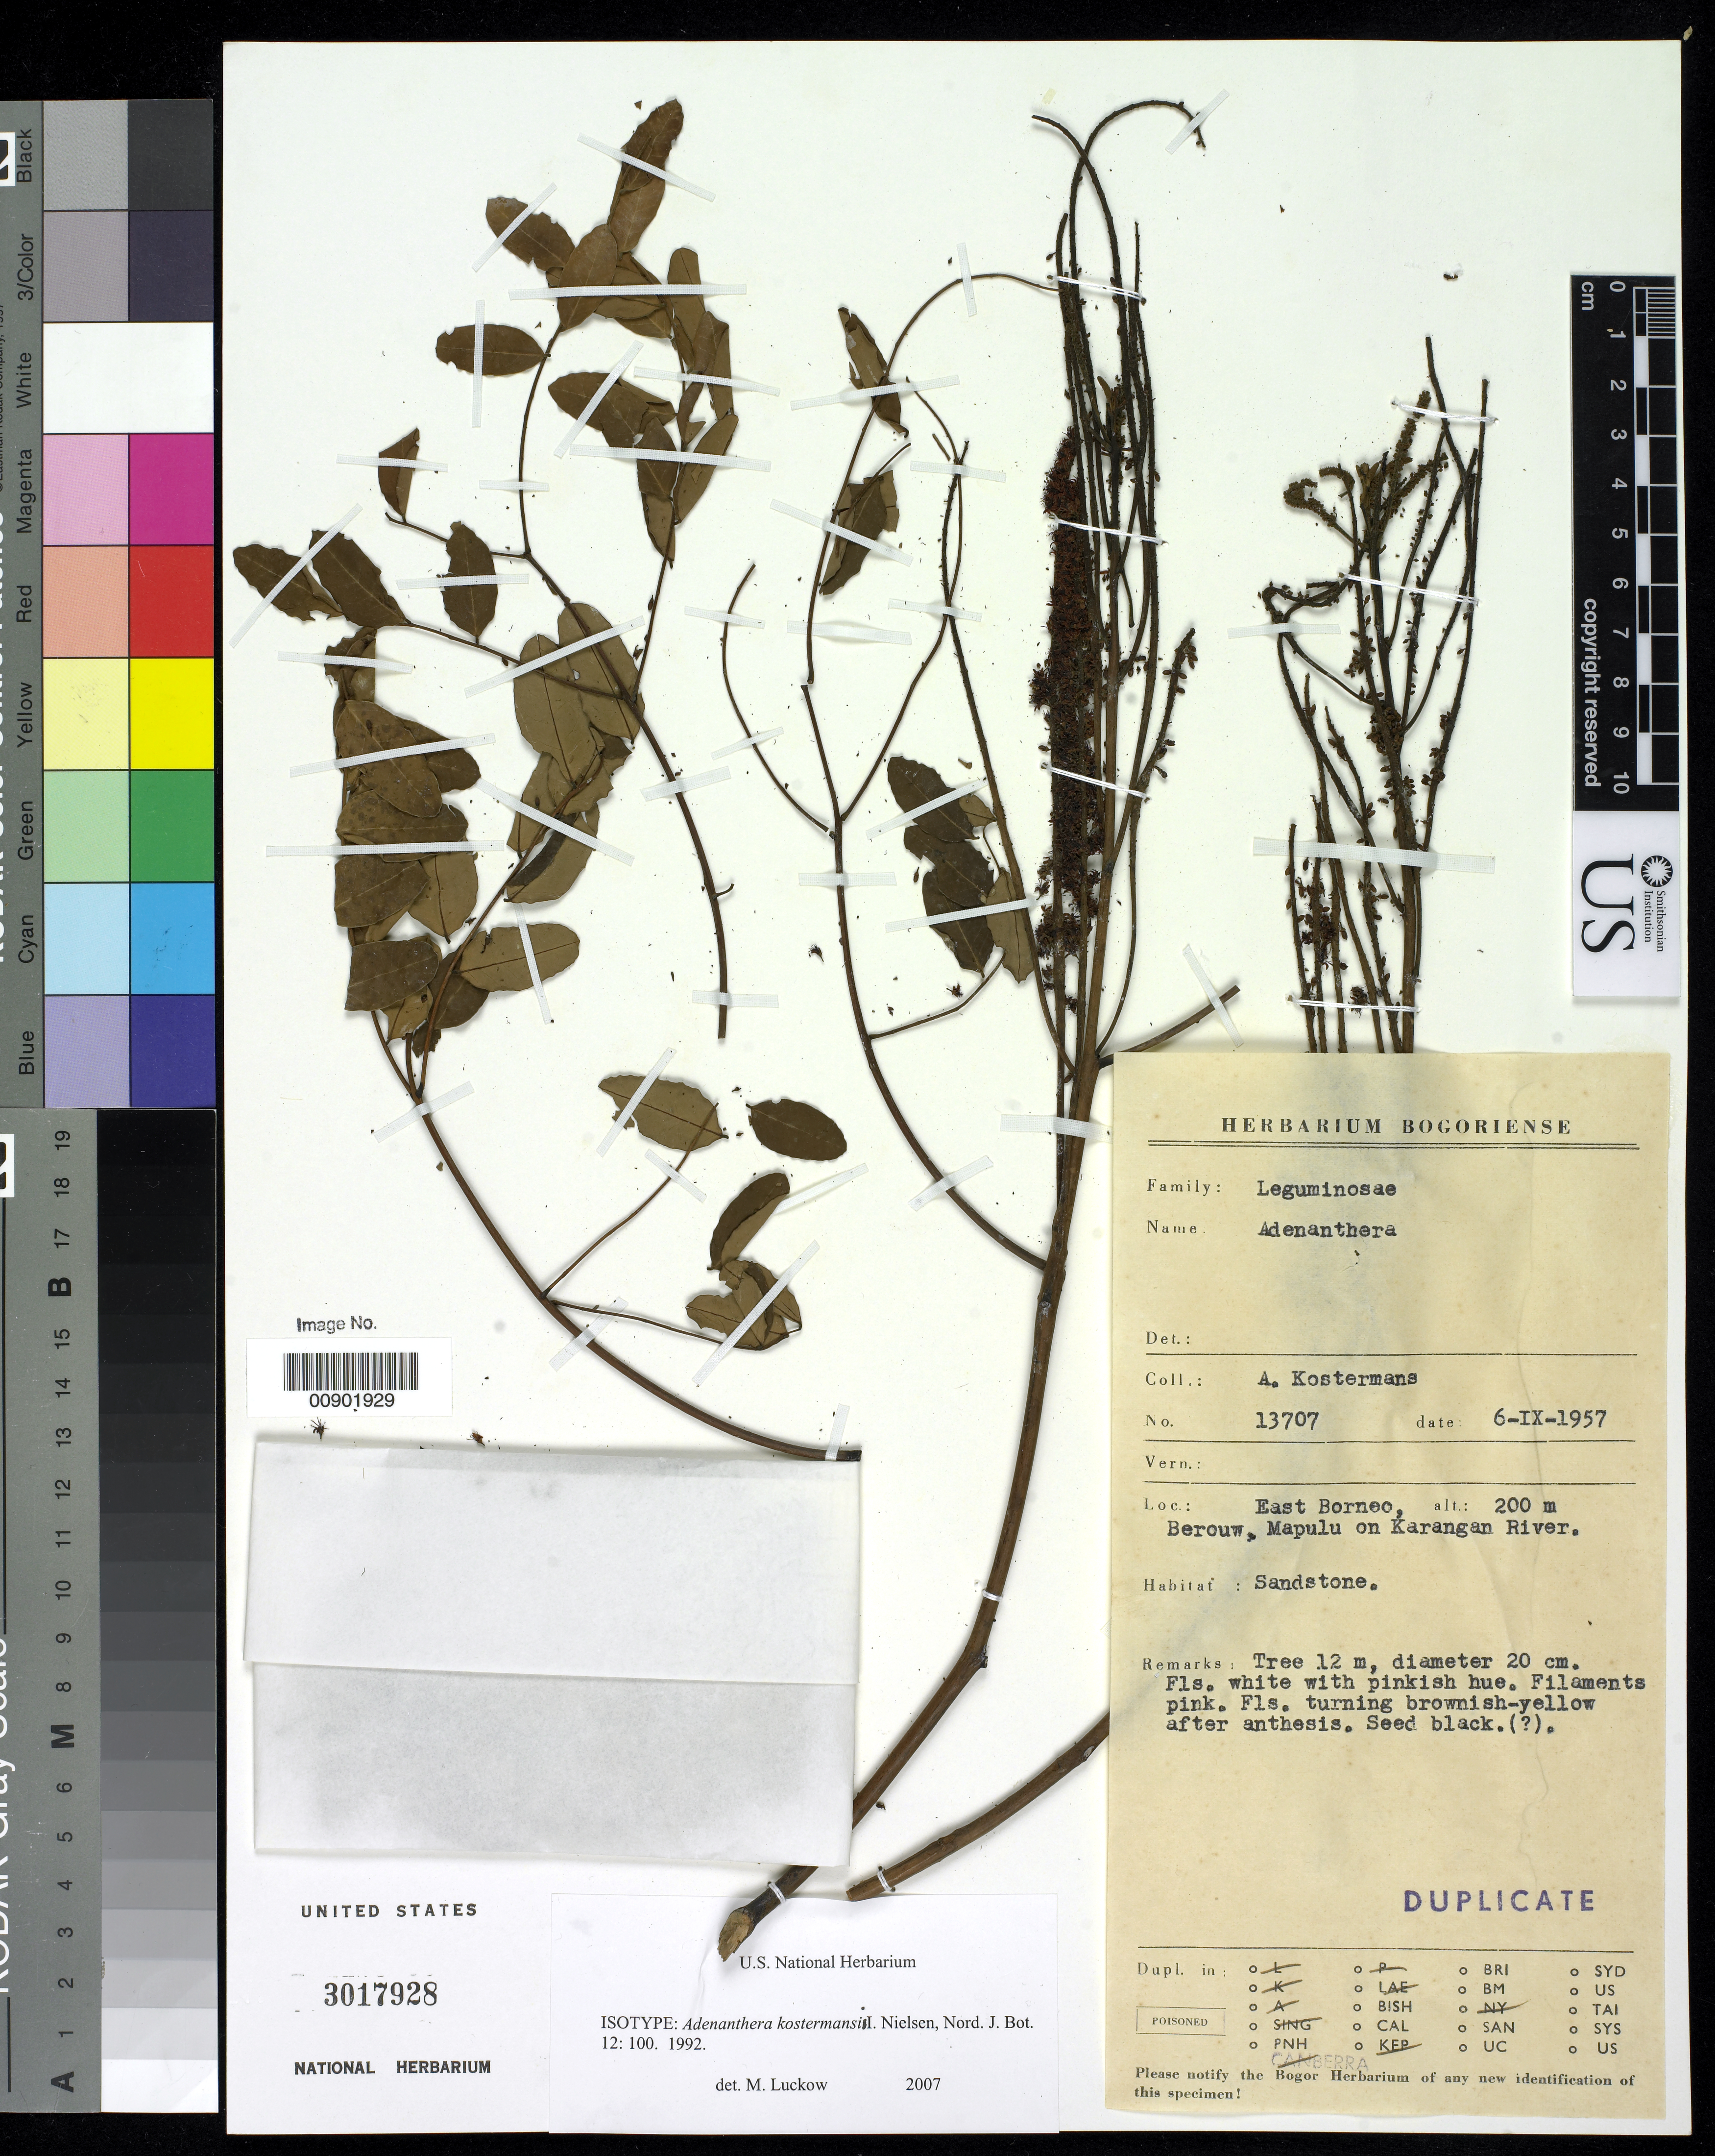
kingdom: Plantae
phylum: Tracheophyta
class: Magnoliopsida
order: Fabales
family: Fabaceae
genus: Adenanthera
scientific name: Adenanthera kostermansii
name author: I.C. Nielsen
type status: Isotype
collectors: A. J. G. Kostermans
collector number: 13707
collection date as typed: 06 Sep 1957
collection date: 1957-09-06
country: Indonesia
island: Borneo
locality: East Borneo, Berouw, Mapulu on Karangan River.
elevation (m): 200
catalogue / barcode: US 3017928